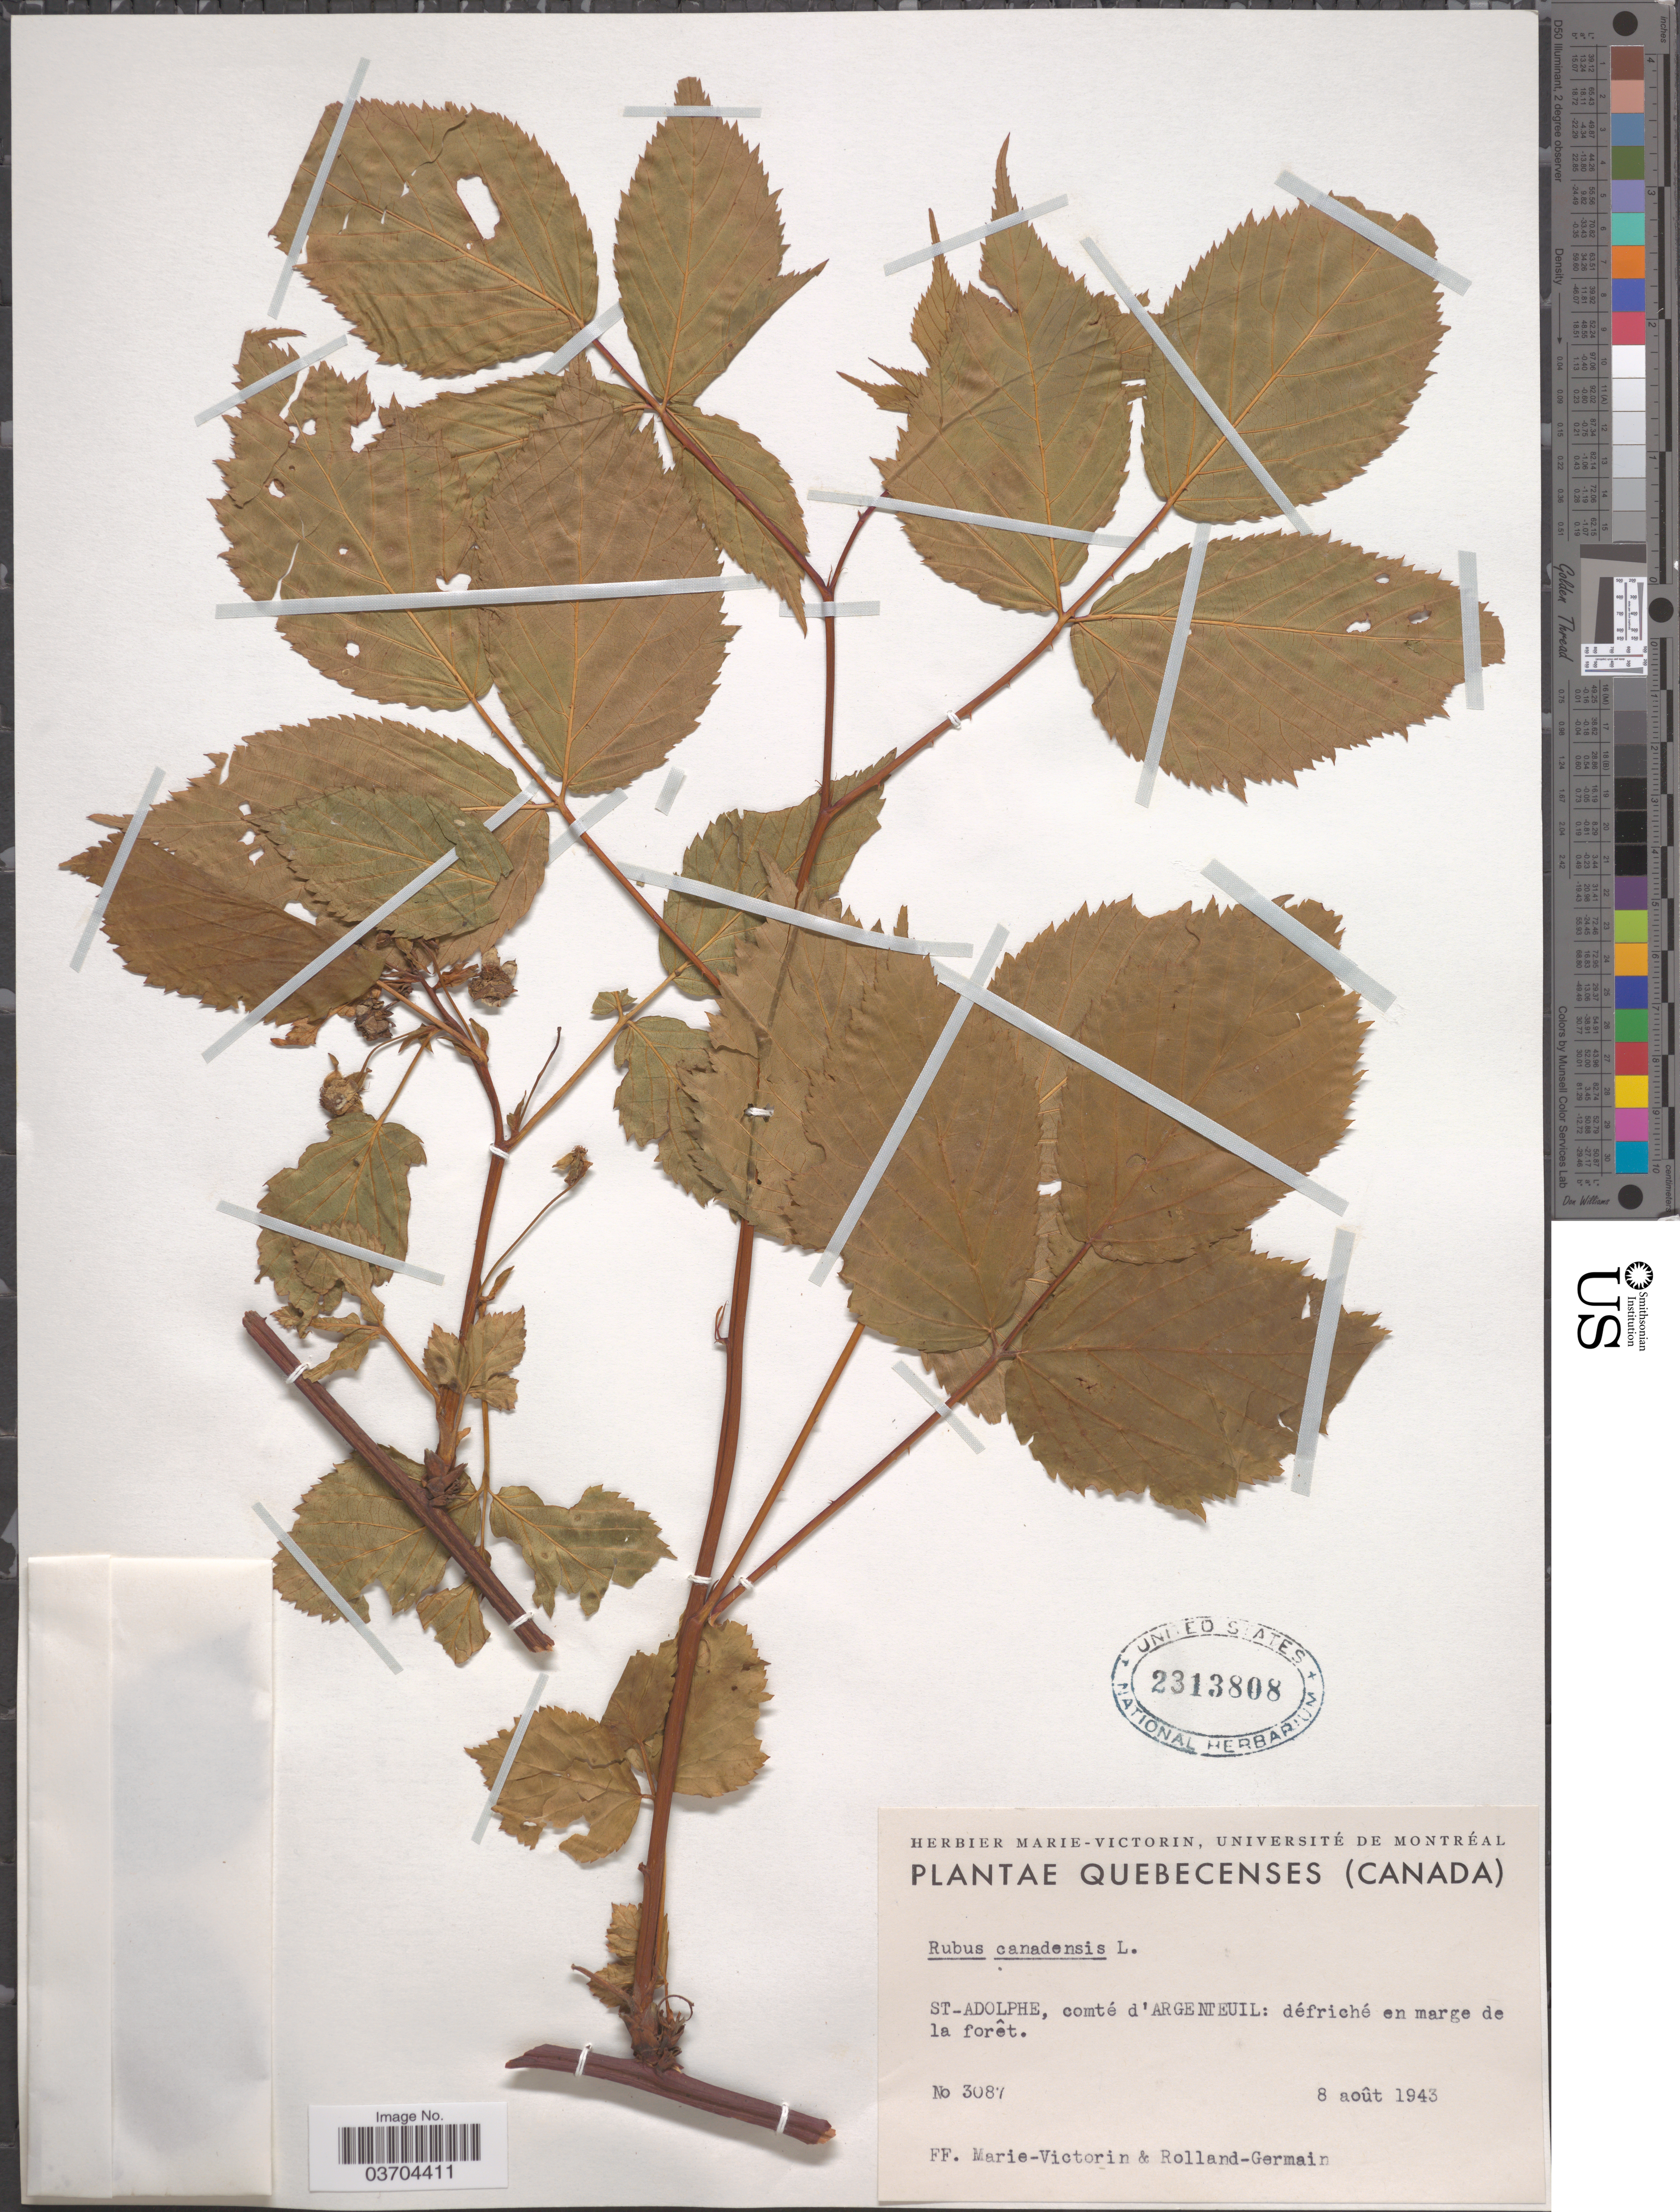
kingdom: Plantae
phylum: Tracheophyta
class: Magnoliopsida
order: Rosales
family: Rosaceae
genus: Rubus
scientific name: Rubus canadensis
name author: L.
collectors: F. Marie-Victorin & Rolland-Germain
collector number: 3087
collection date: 1943-08-08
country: Canada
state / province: Quebec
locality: St Adolphe, comté d'Argenteuil: défriché en marge de la forêt.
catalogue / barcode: US 2313808